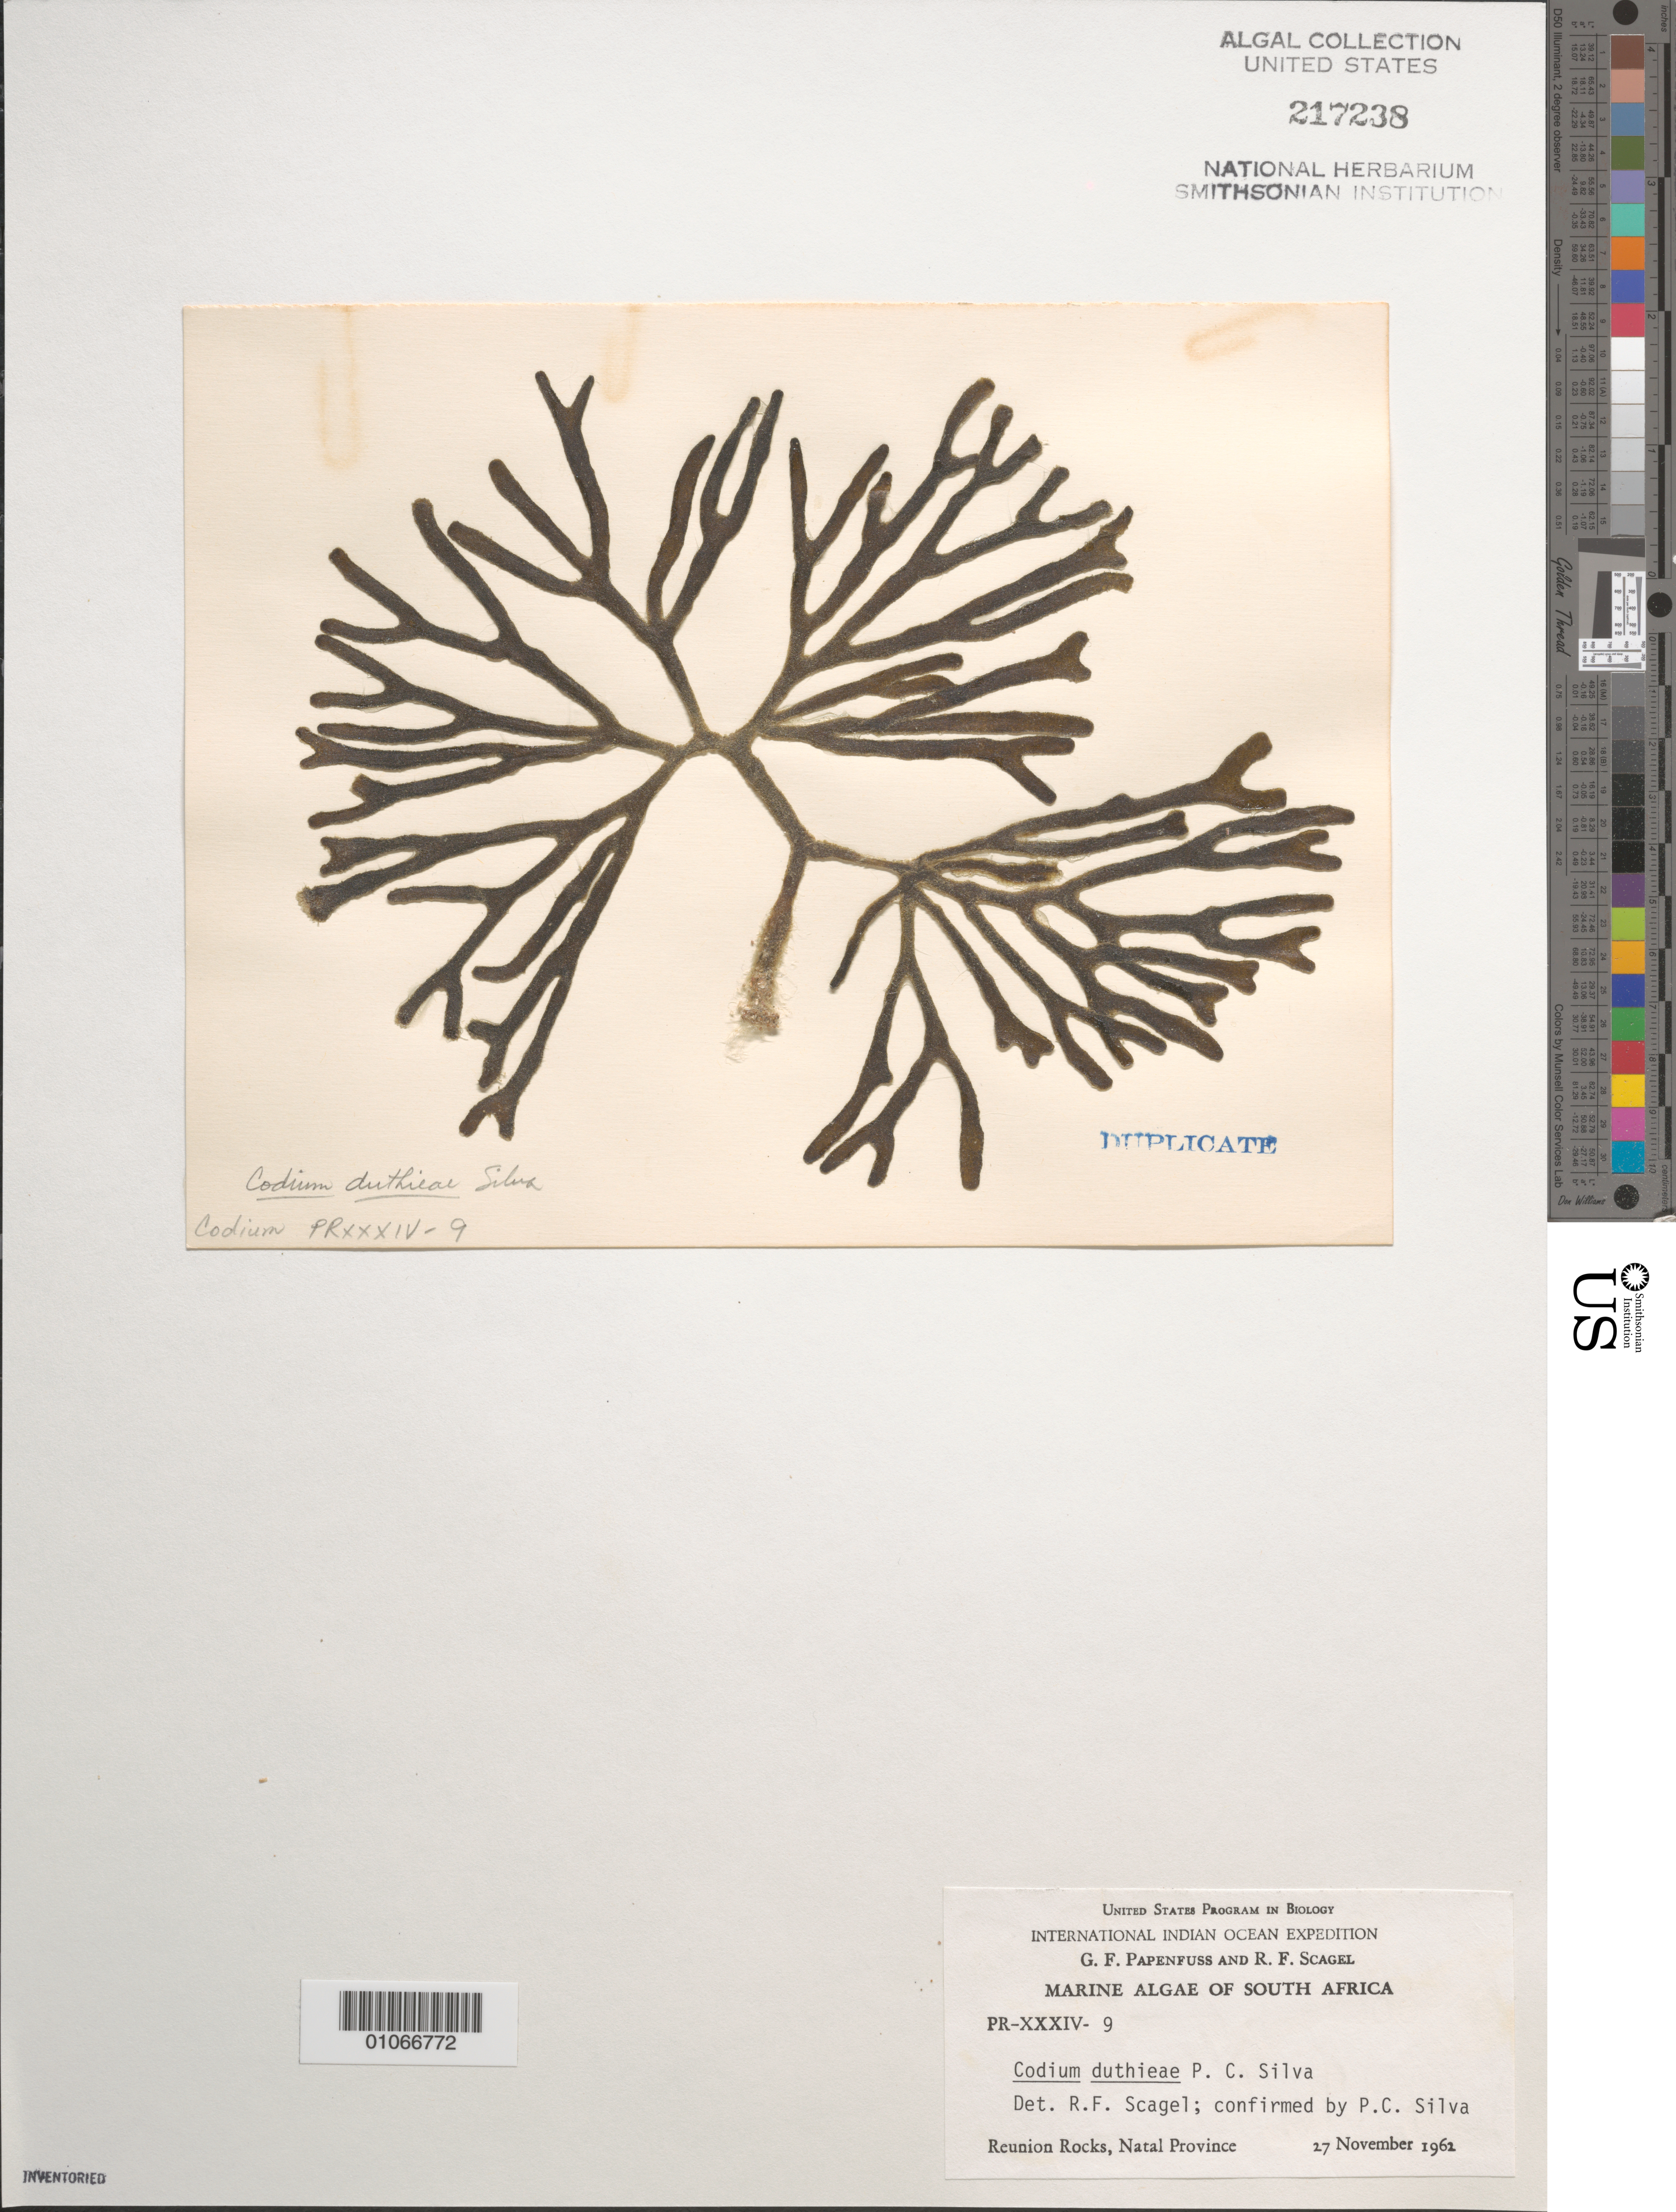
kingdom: Plantae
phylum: Chlorophyta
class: Ulvophyceae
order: Bryopsidales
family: Codiaceae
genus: Codium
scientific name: Codium duthieae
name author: P.C. Silva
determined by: Scagel, R. F.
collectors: G. Papenfuss & R. F. Scagel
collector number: PR-XXXIV-9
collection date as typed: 27 Nov 1962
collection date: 1962-11-27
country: South Africa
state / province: KwaZulu-Natal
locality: Reunion Rocks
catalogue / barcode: US 217238